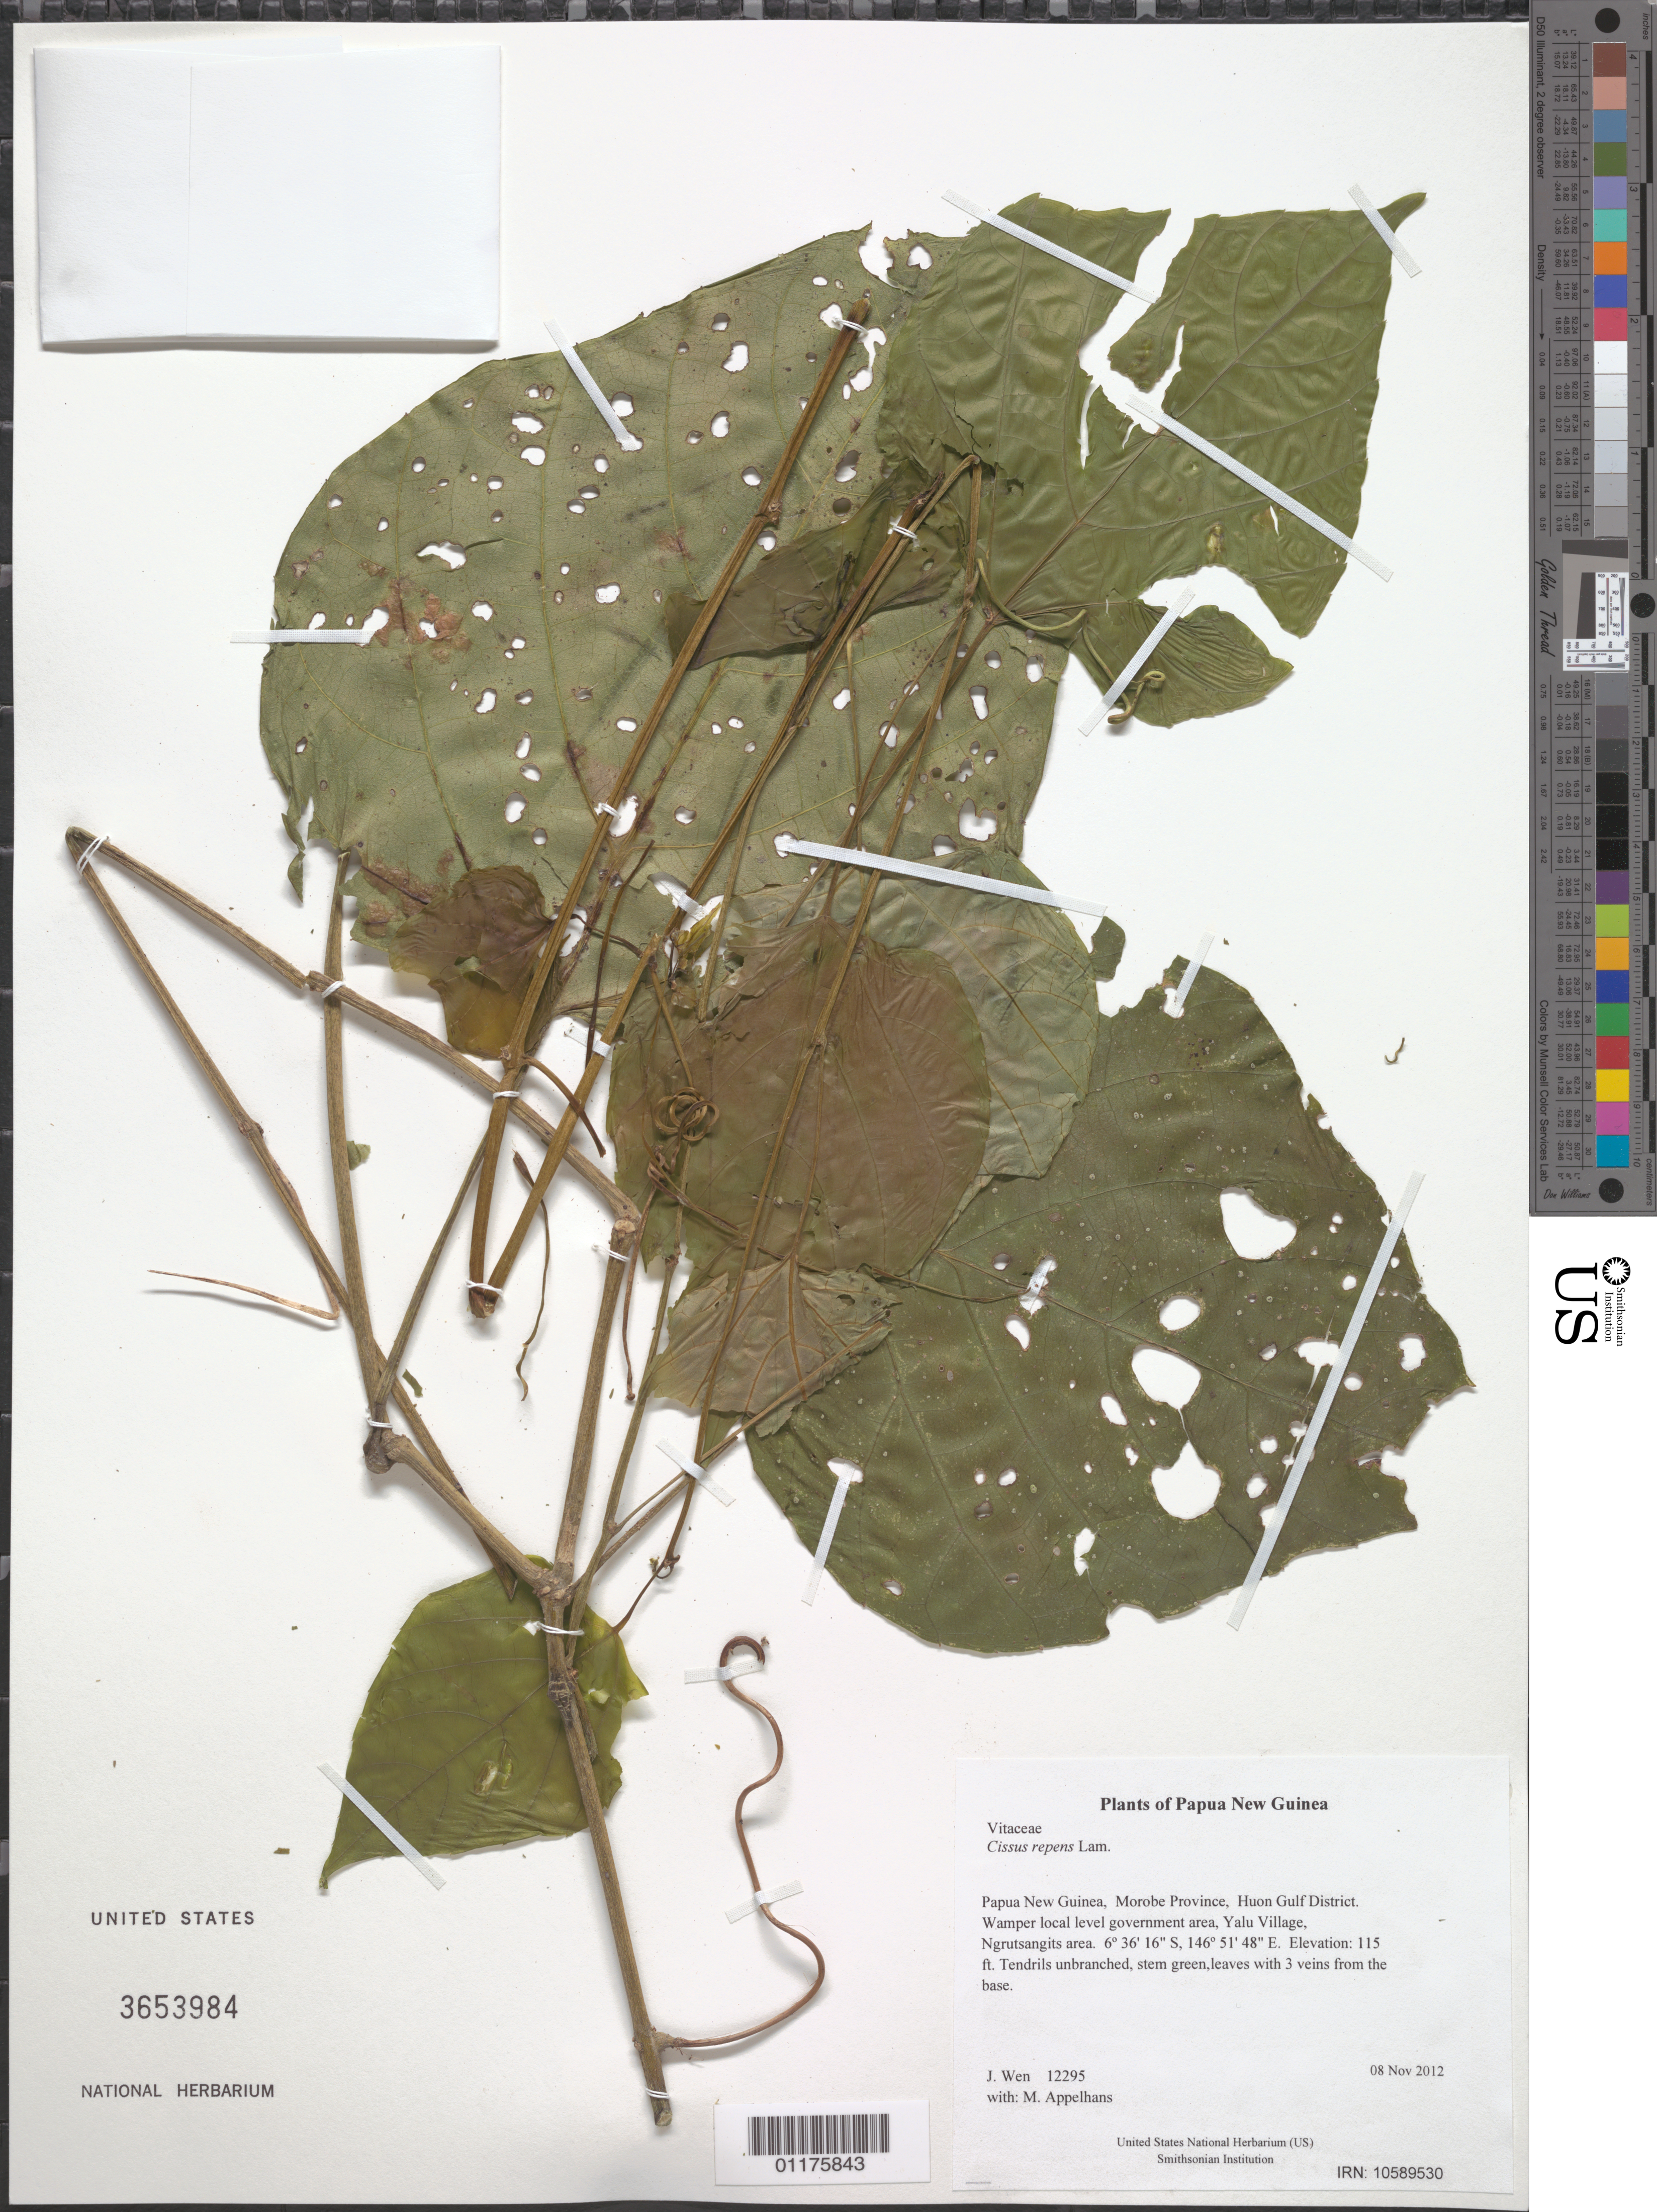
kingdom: Plantae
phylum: Tracheophyta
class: Magnoliopsida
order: Vitales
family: Vitaceae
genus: Cissus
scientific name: Cissus repens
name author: Lam.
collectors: M. Appelhans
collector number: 12295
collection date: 2012-11-08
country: Papua New Guinea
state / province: Morobe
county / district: Huon Gulf District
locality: Wamper local level government area, Yalu Village, Ngrutsangits area.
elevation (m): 35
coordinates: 06 36.268 S, 146 51.814 E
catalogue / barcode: US 3653984